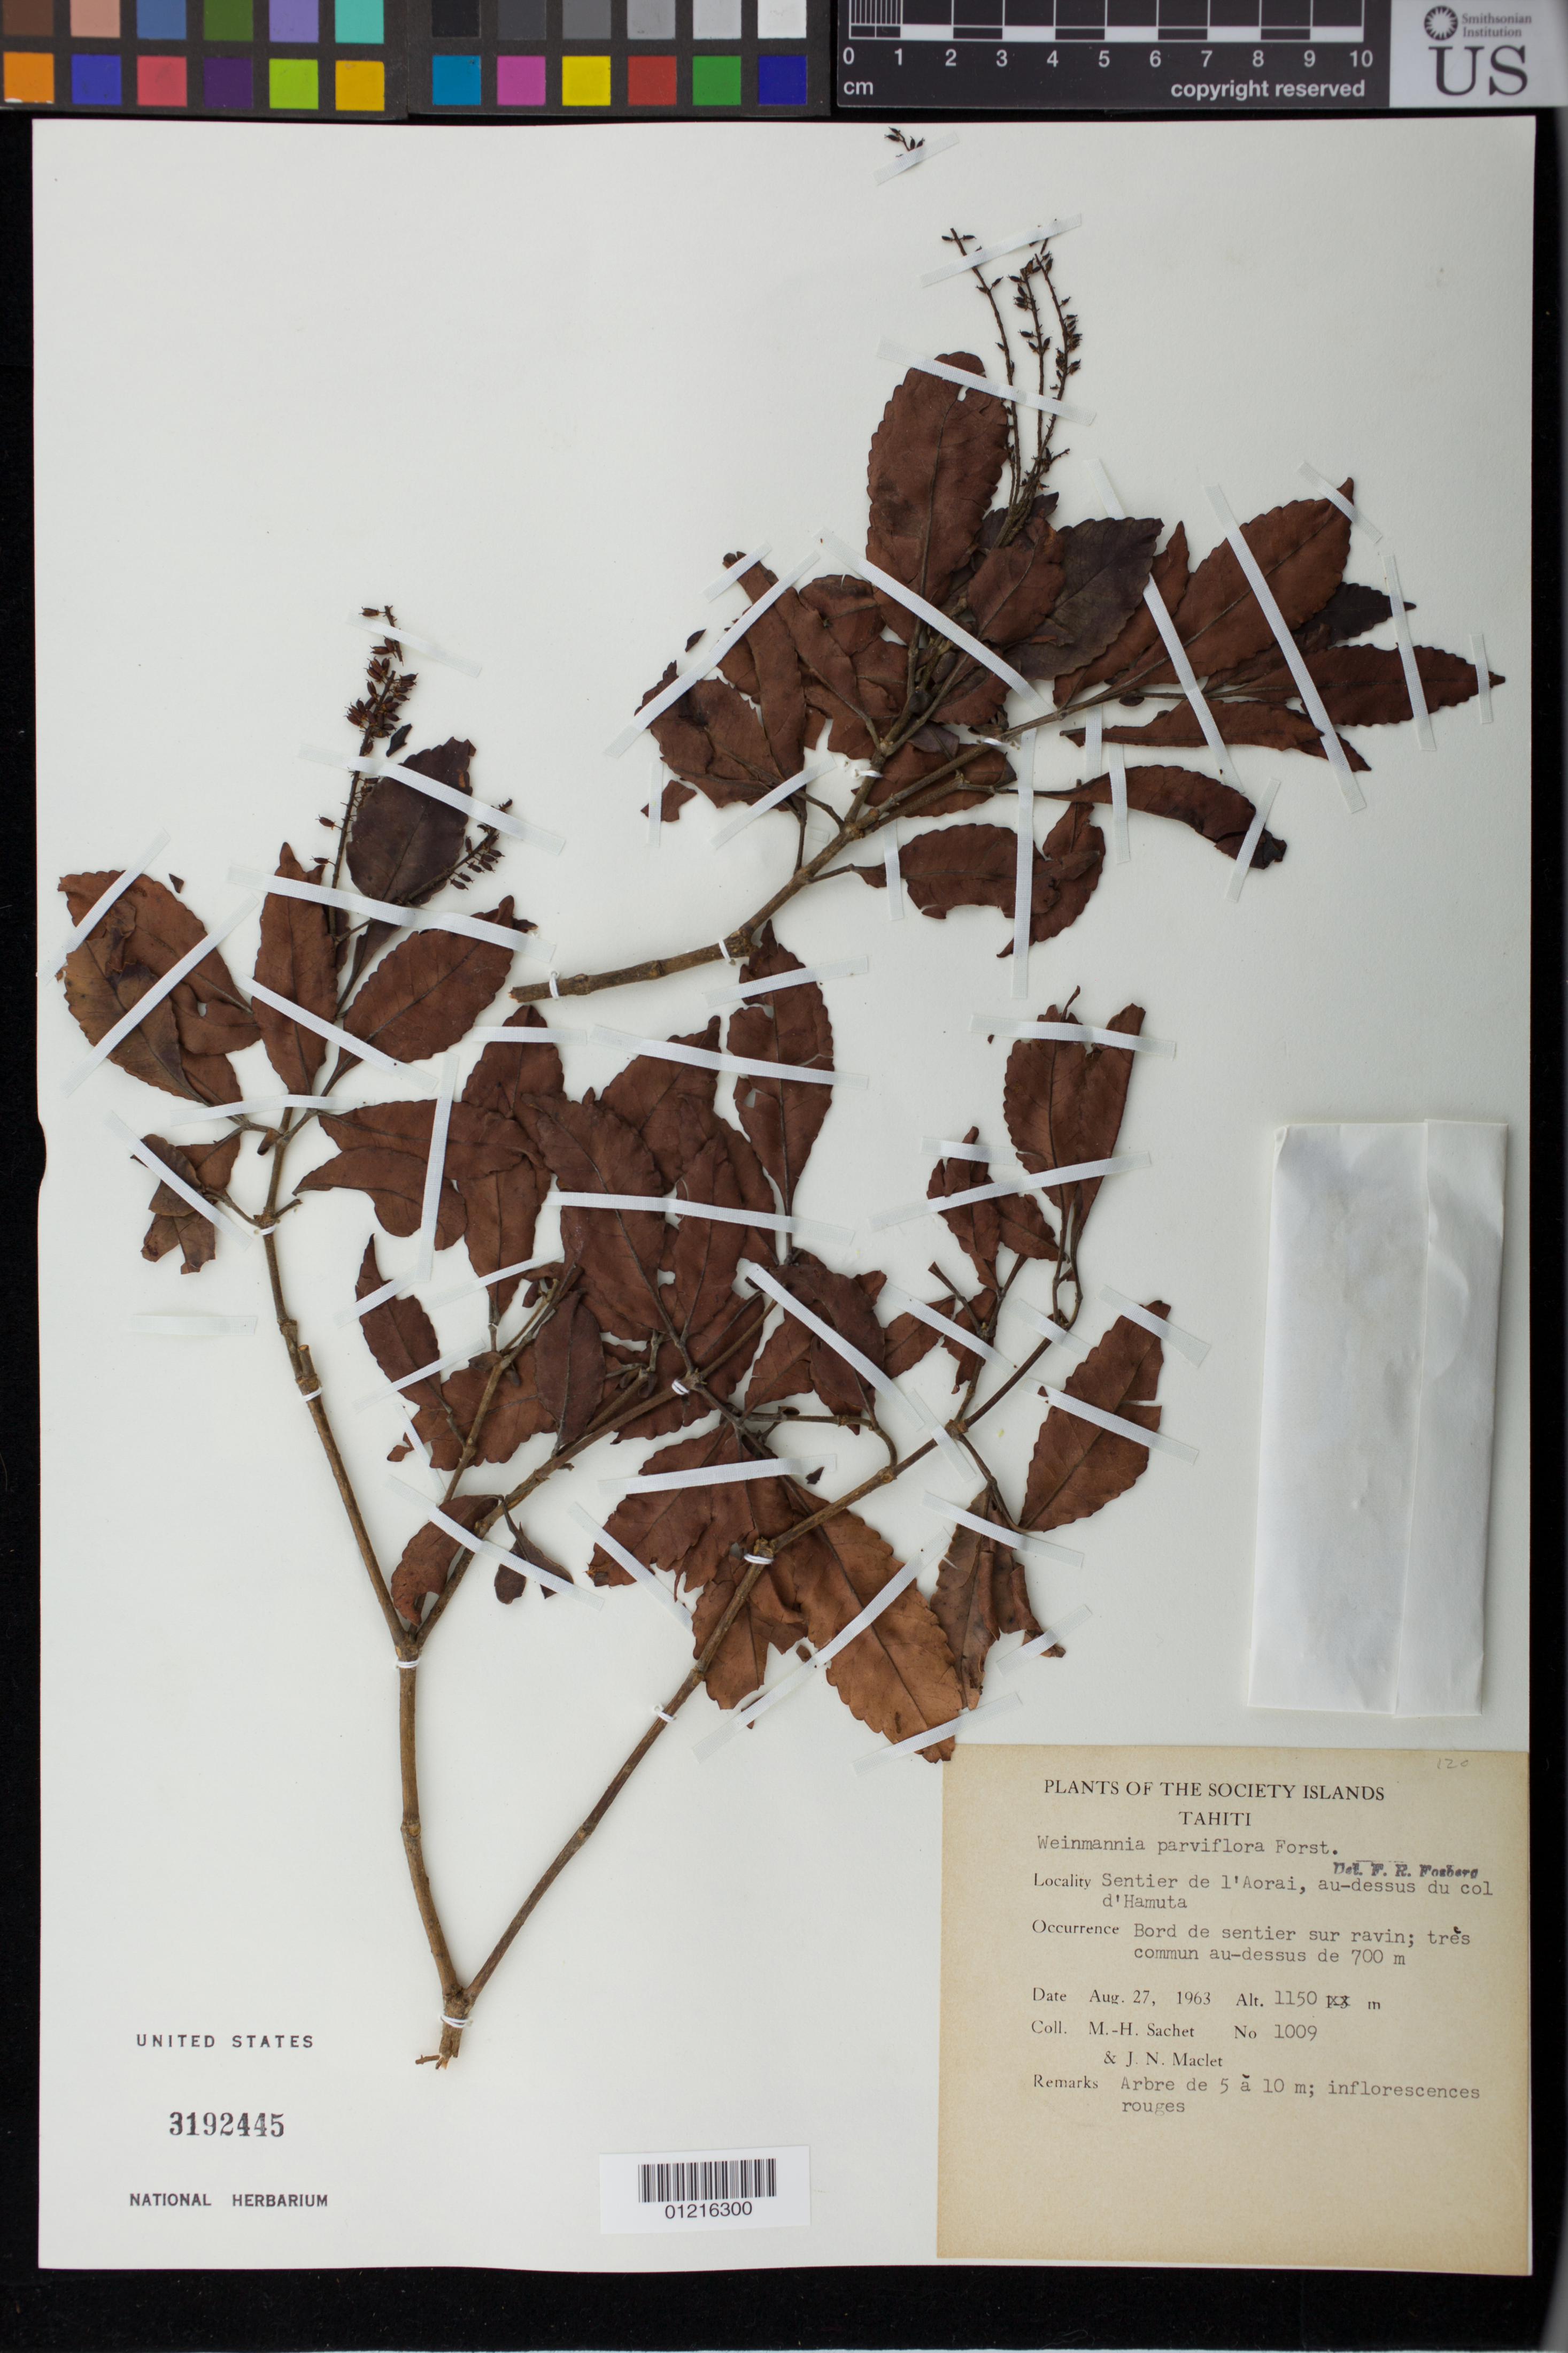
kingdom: Plantae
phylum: Tracheophyta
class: Magnoliopsida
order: Oxalidales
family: Cunoniaceae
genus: Pterophylla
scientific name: Pterophylla parviflora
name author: (G. Forst.) Pillon & H.C. Hopkins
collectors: M.-H. Sachet & J. Maclet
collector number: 1009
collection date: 1963-08-27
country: French Polynesia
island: Tahiti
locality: Sentier de l'Aorai, au desses du col d'hamuta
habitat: Bord de sentier sur ravin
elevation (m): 1150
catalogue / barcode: US 3192445